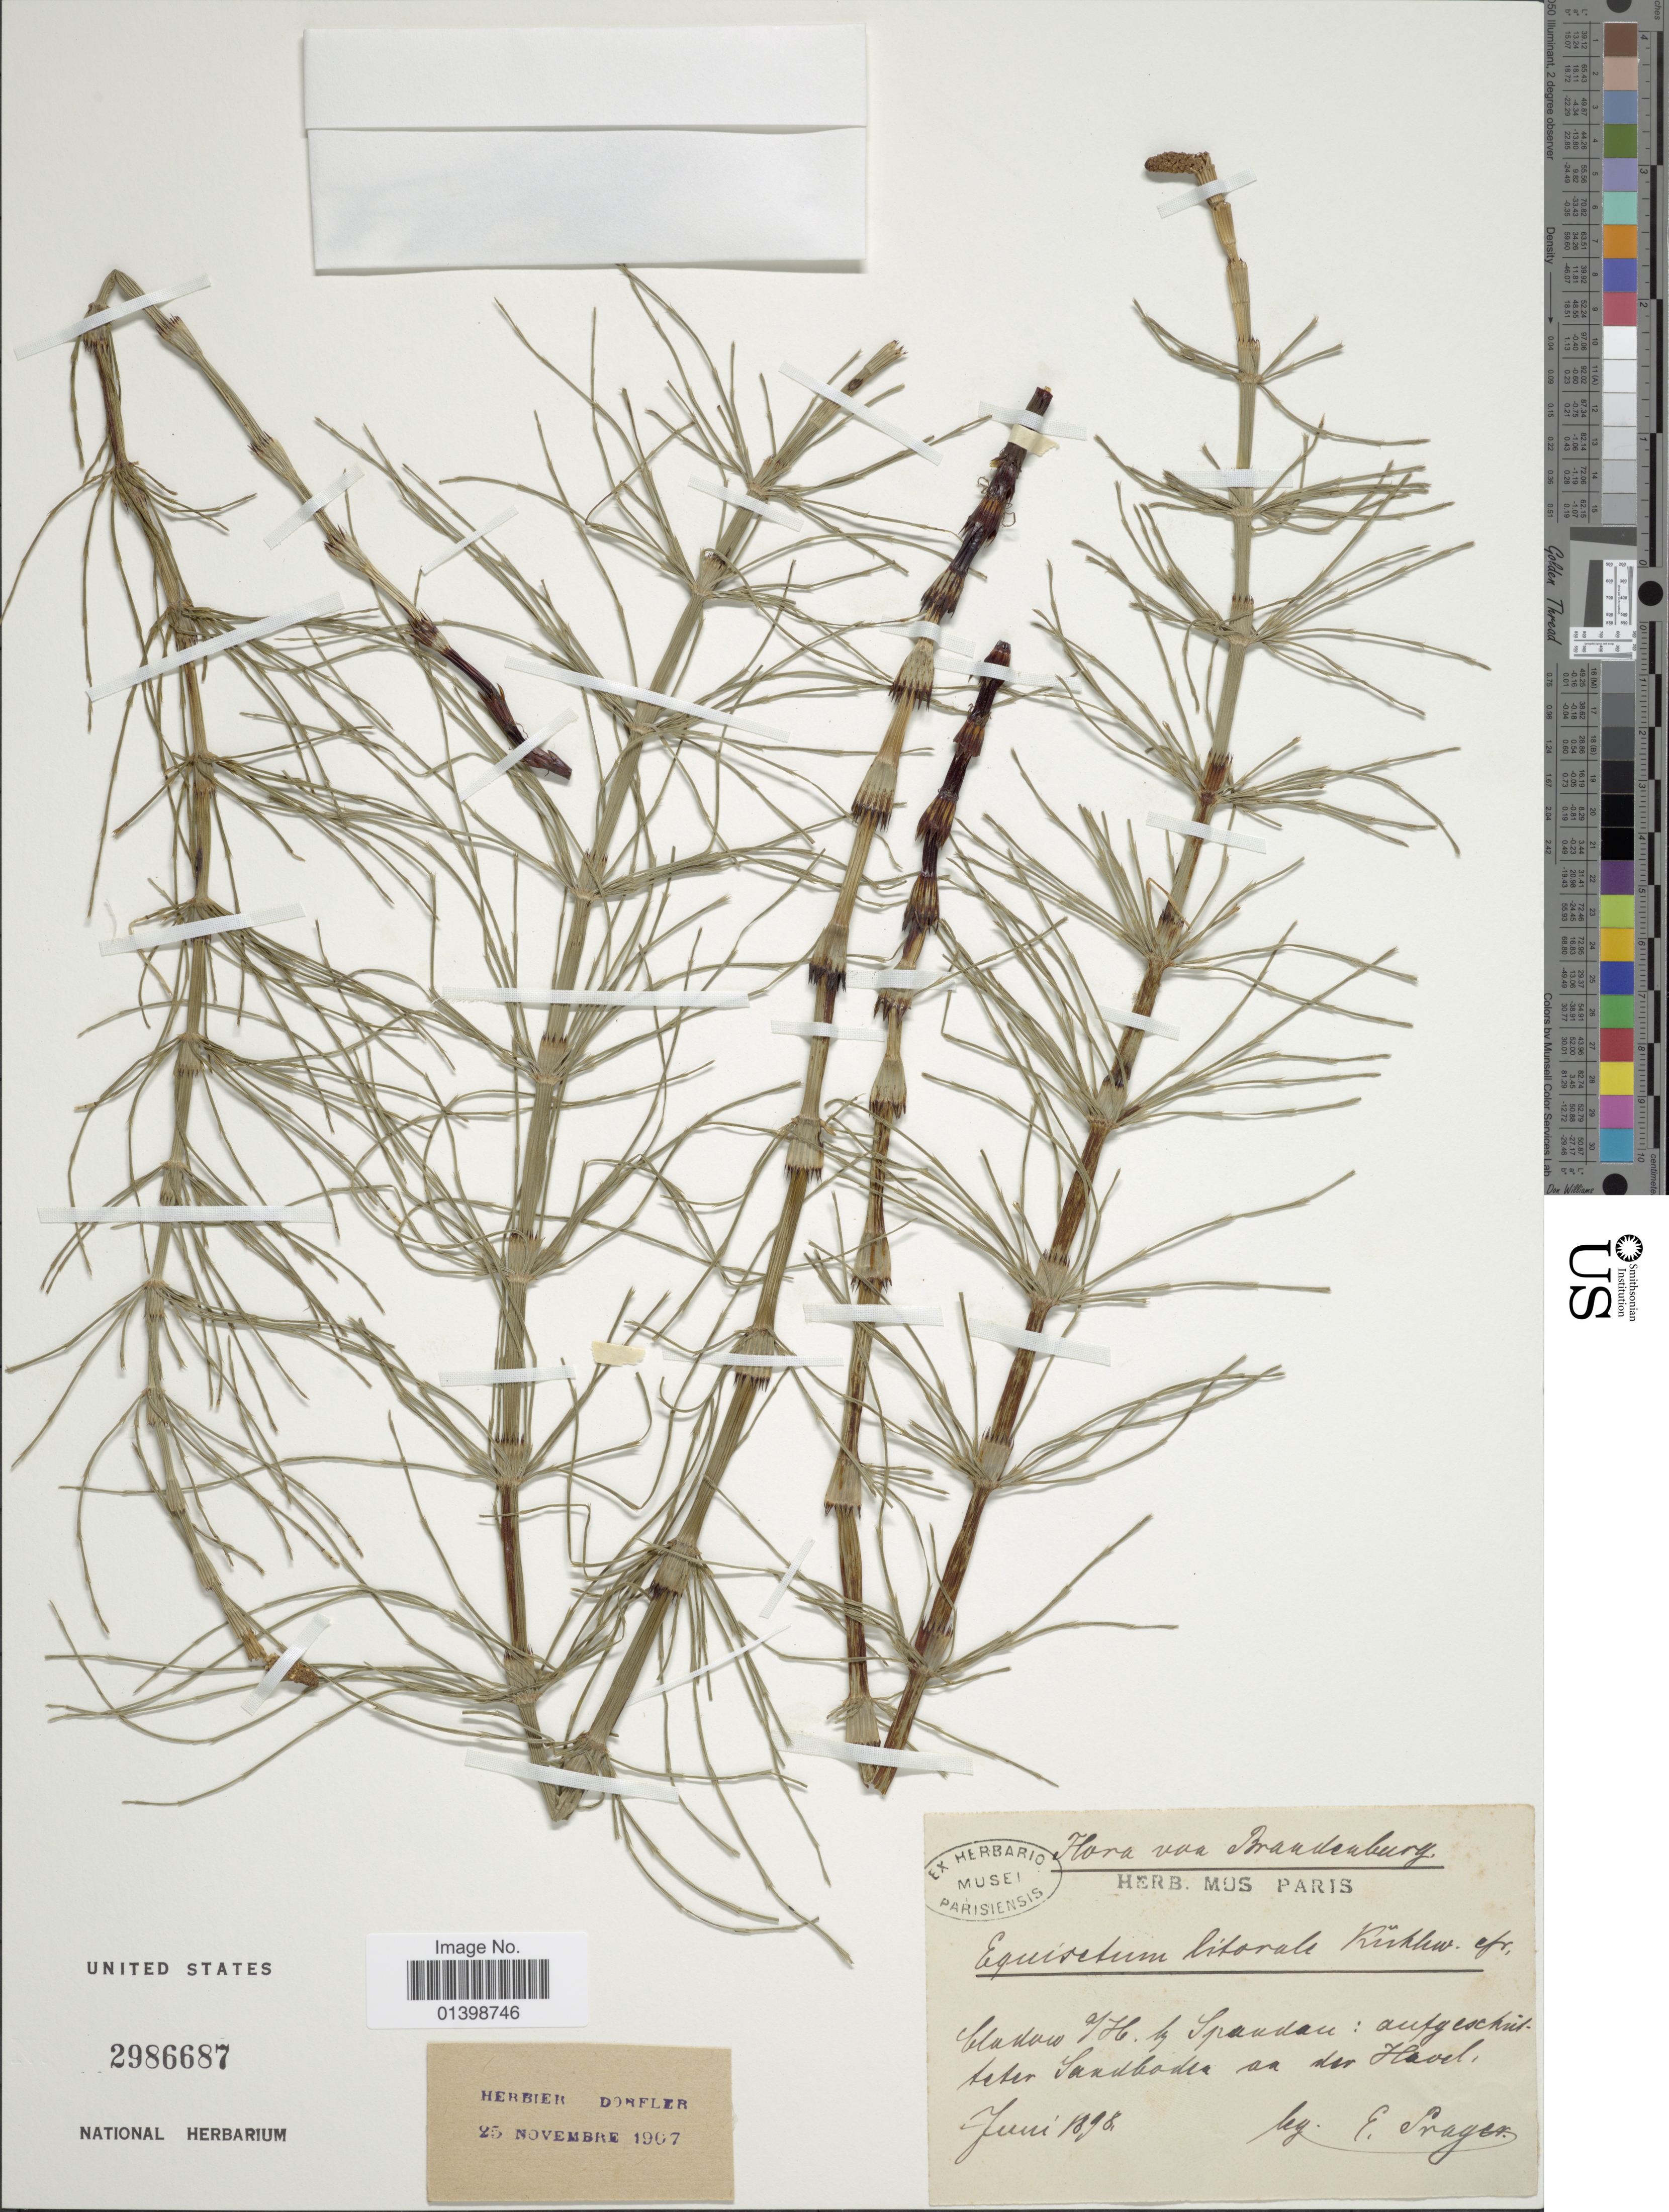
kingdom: Plantae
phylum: Tracheophyta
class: Polypodiopsida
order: Equisetales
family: Equisetaceae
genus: Equisetum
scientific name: Equisetum x litorale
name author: Kuhlw.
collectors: E. Prager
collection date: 1898-06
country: Germany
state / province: Brandenburg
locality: [illegible text] a/h by Spandan: auf [illegible text] Sandhaden an der Havel[interpreted]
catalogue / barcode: US 2986687